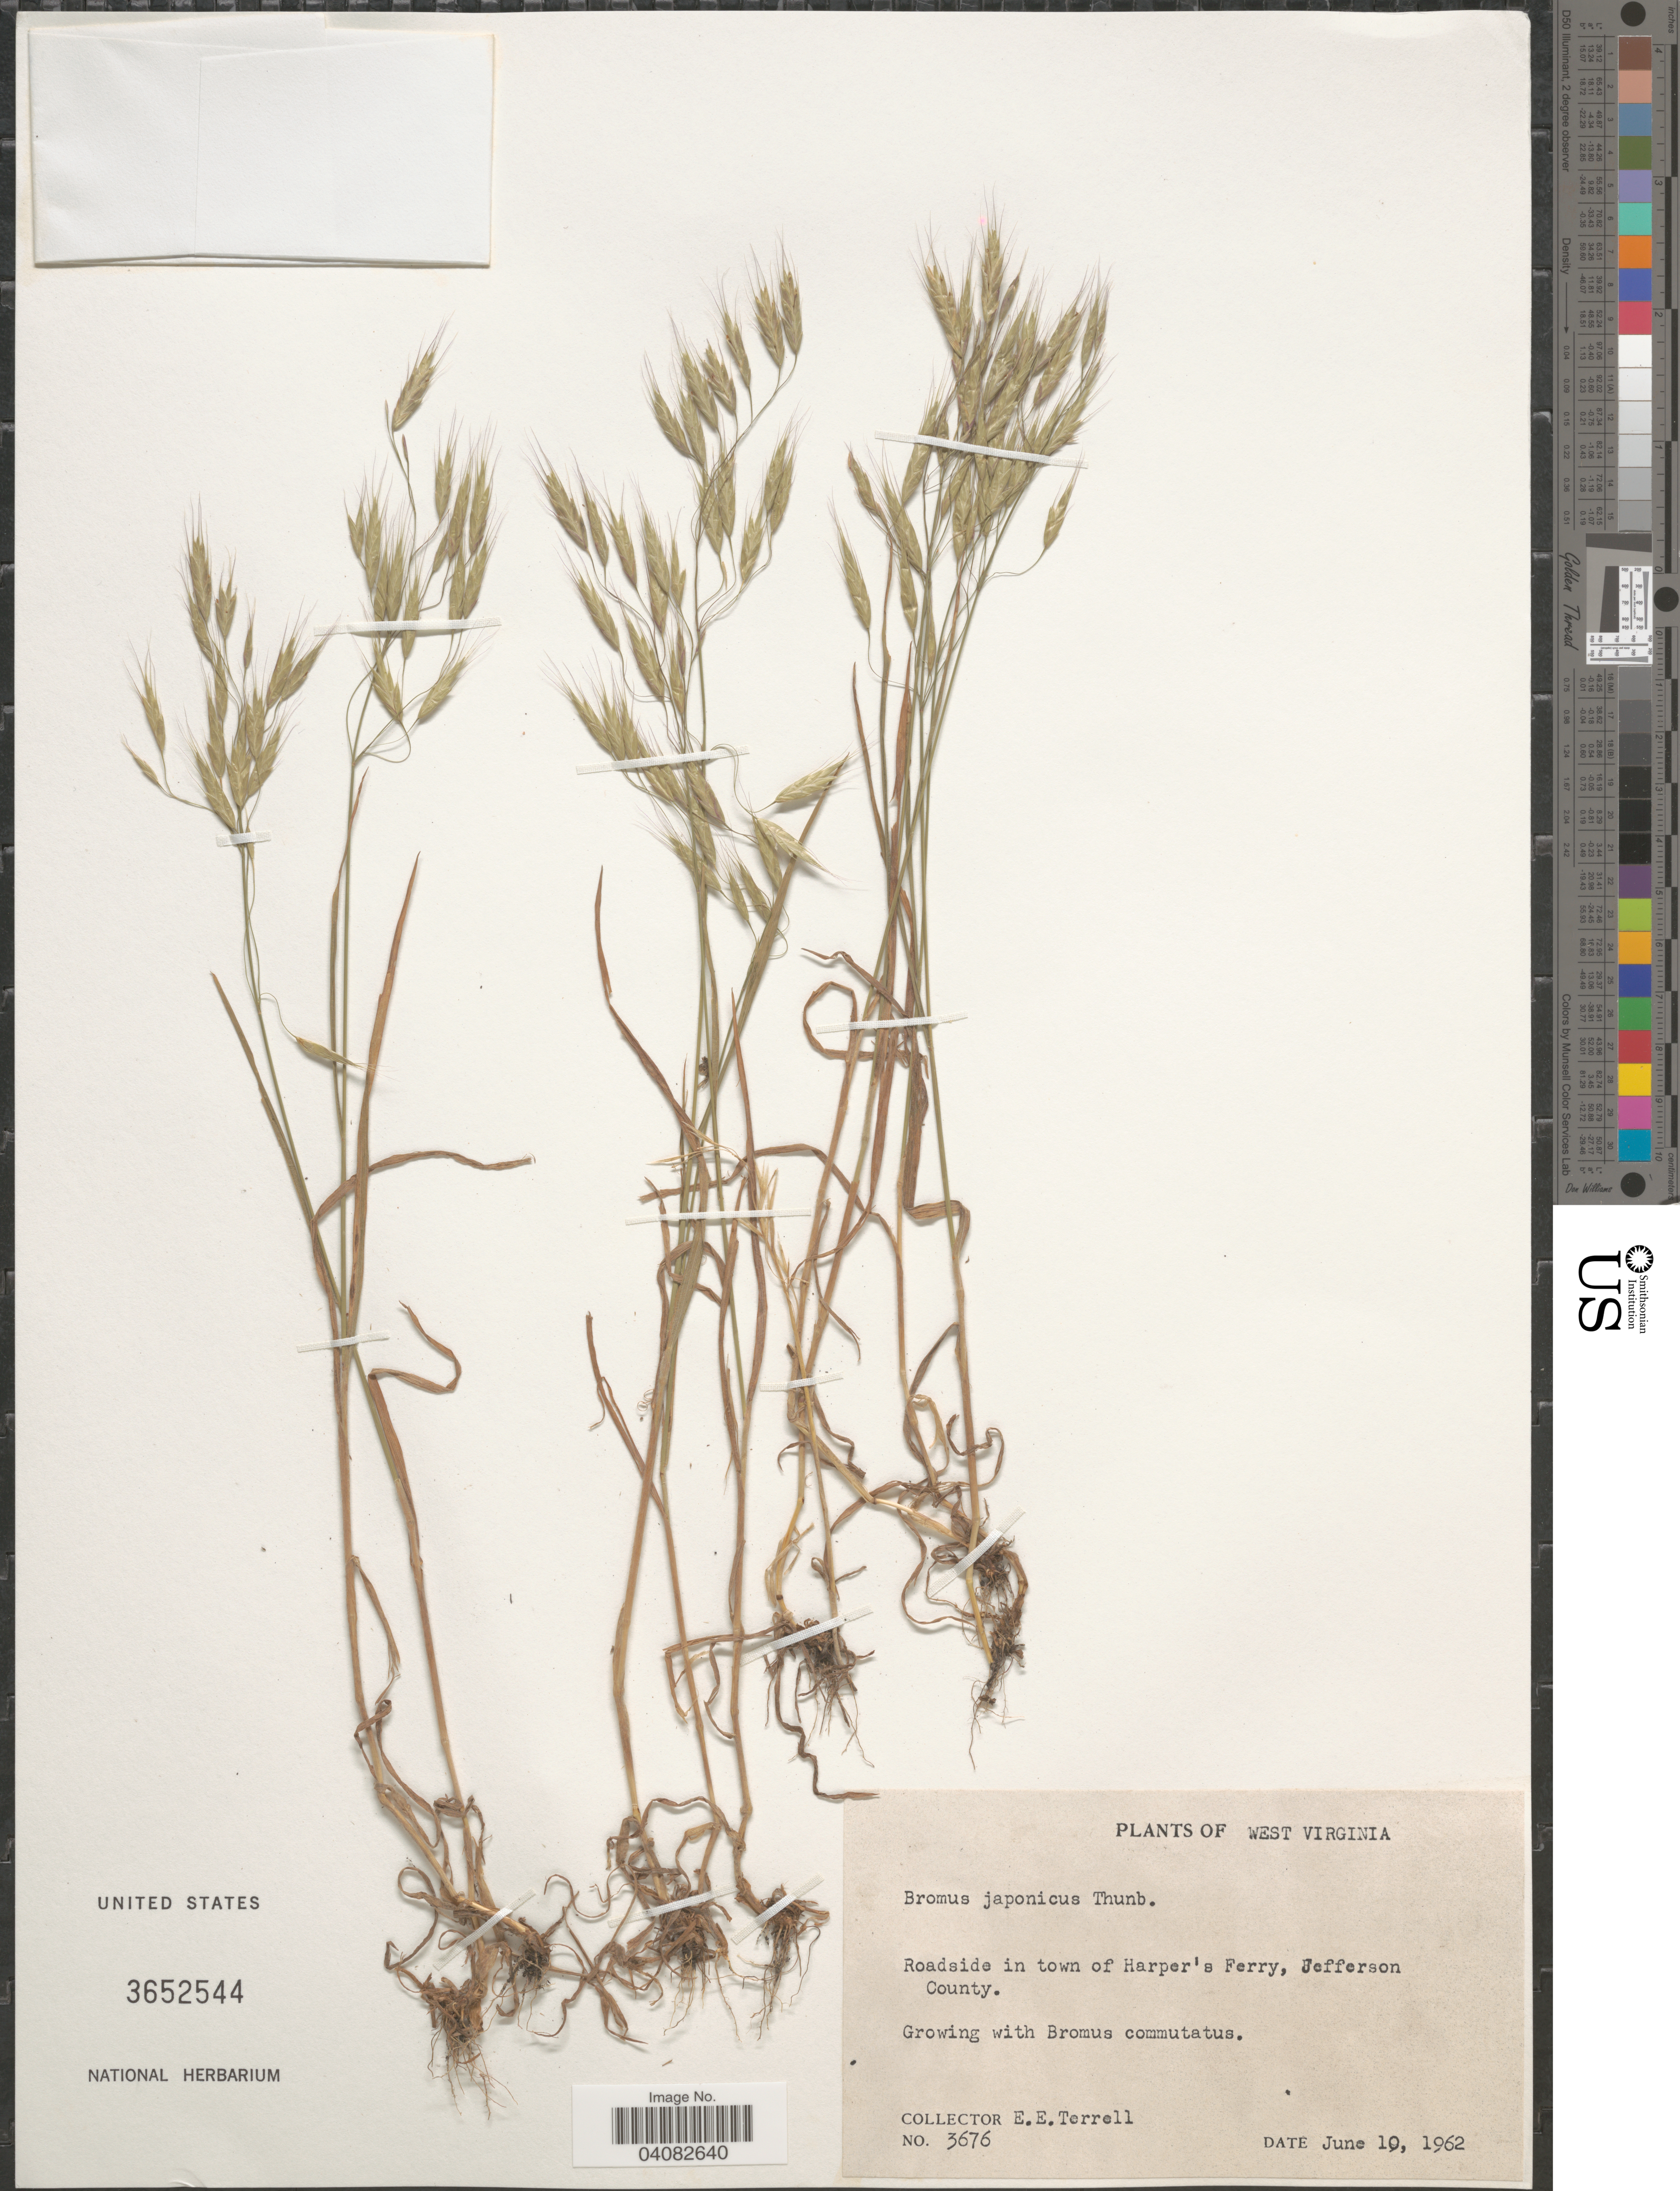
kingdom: Plantae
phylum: Tracheophyta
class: Liliopsida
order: Poales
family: Poaceae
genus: Bromus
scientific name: Bromus japonicus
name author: Houtt.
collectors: E. E. Terrell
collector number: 3676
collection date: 1962-06-10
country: United States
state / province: West Virginia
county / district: Jefferson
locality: Roadside in town of Harper's Ferry, Jefferson County.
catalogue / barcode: US 3652544